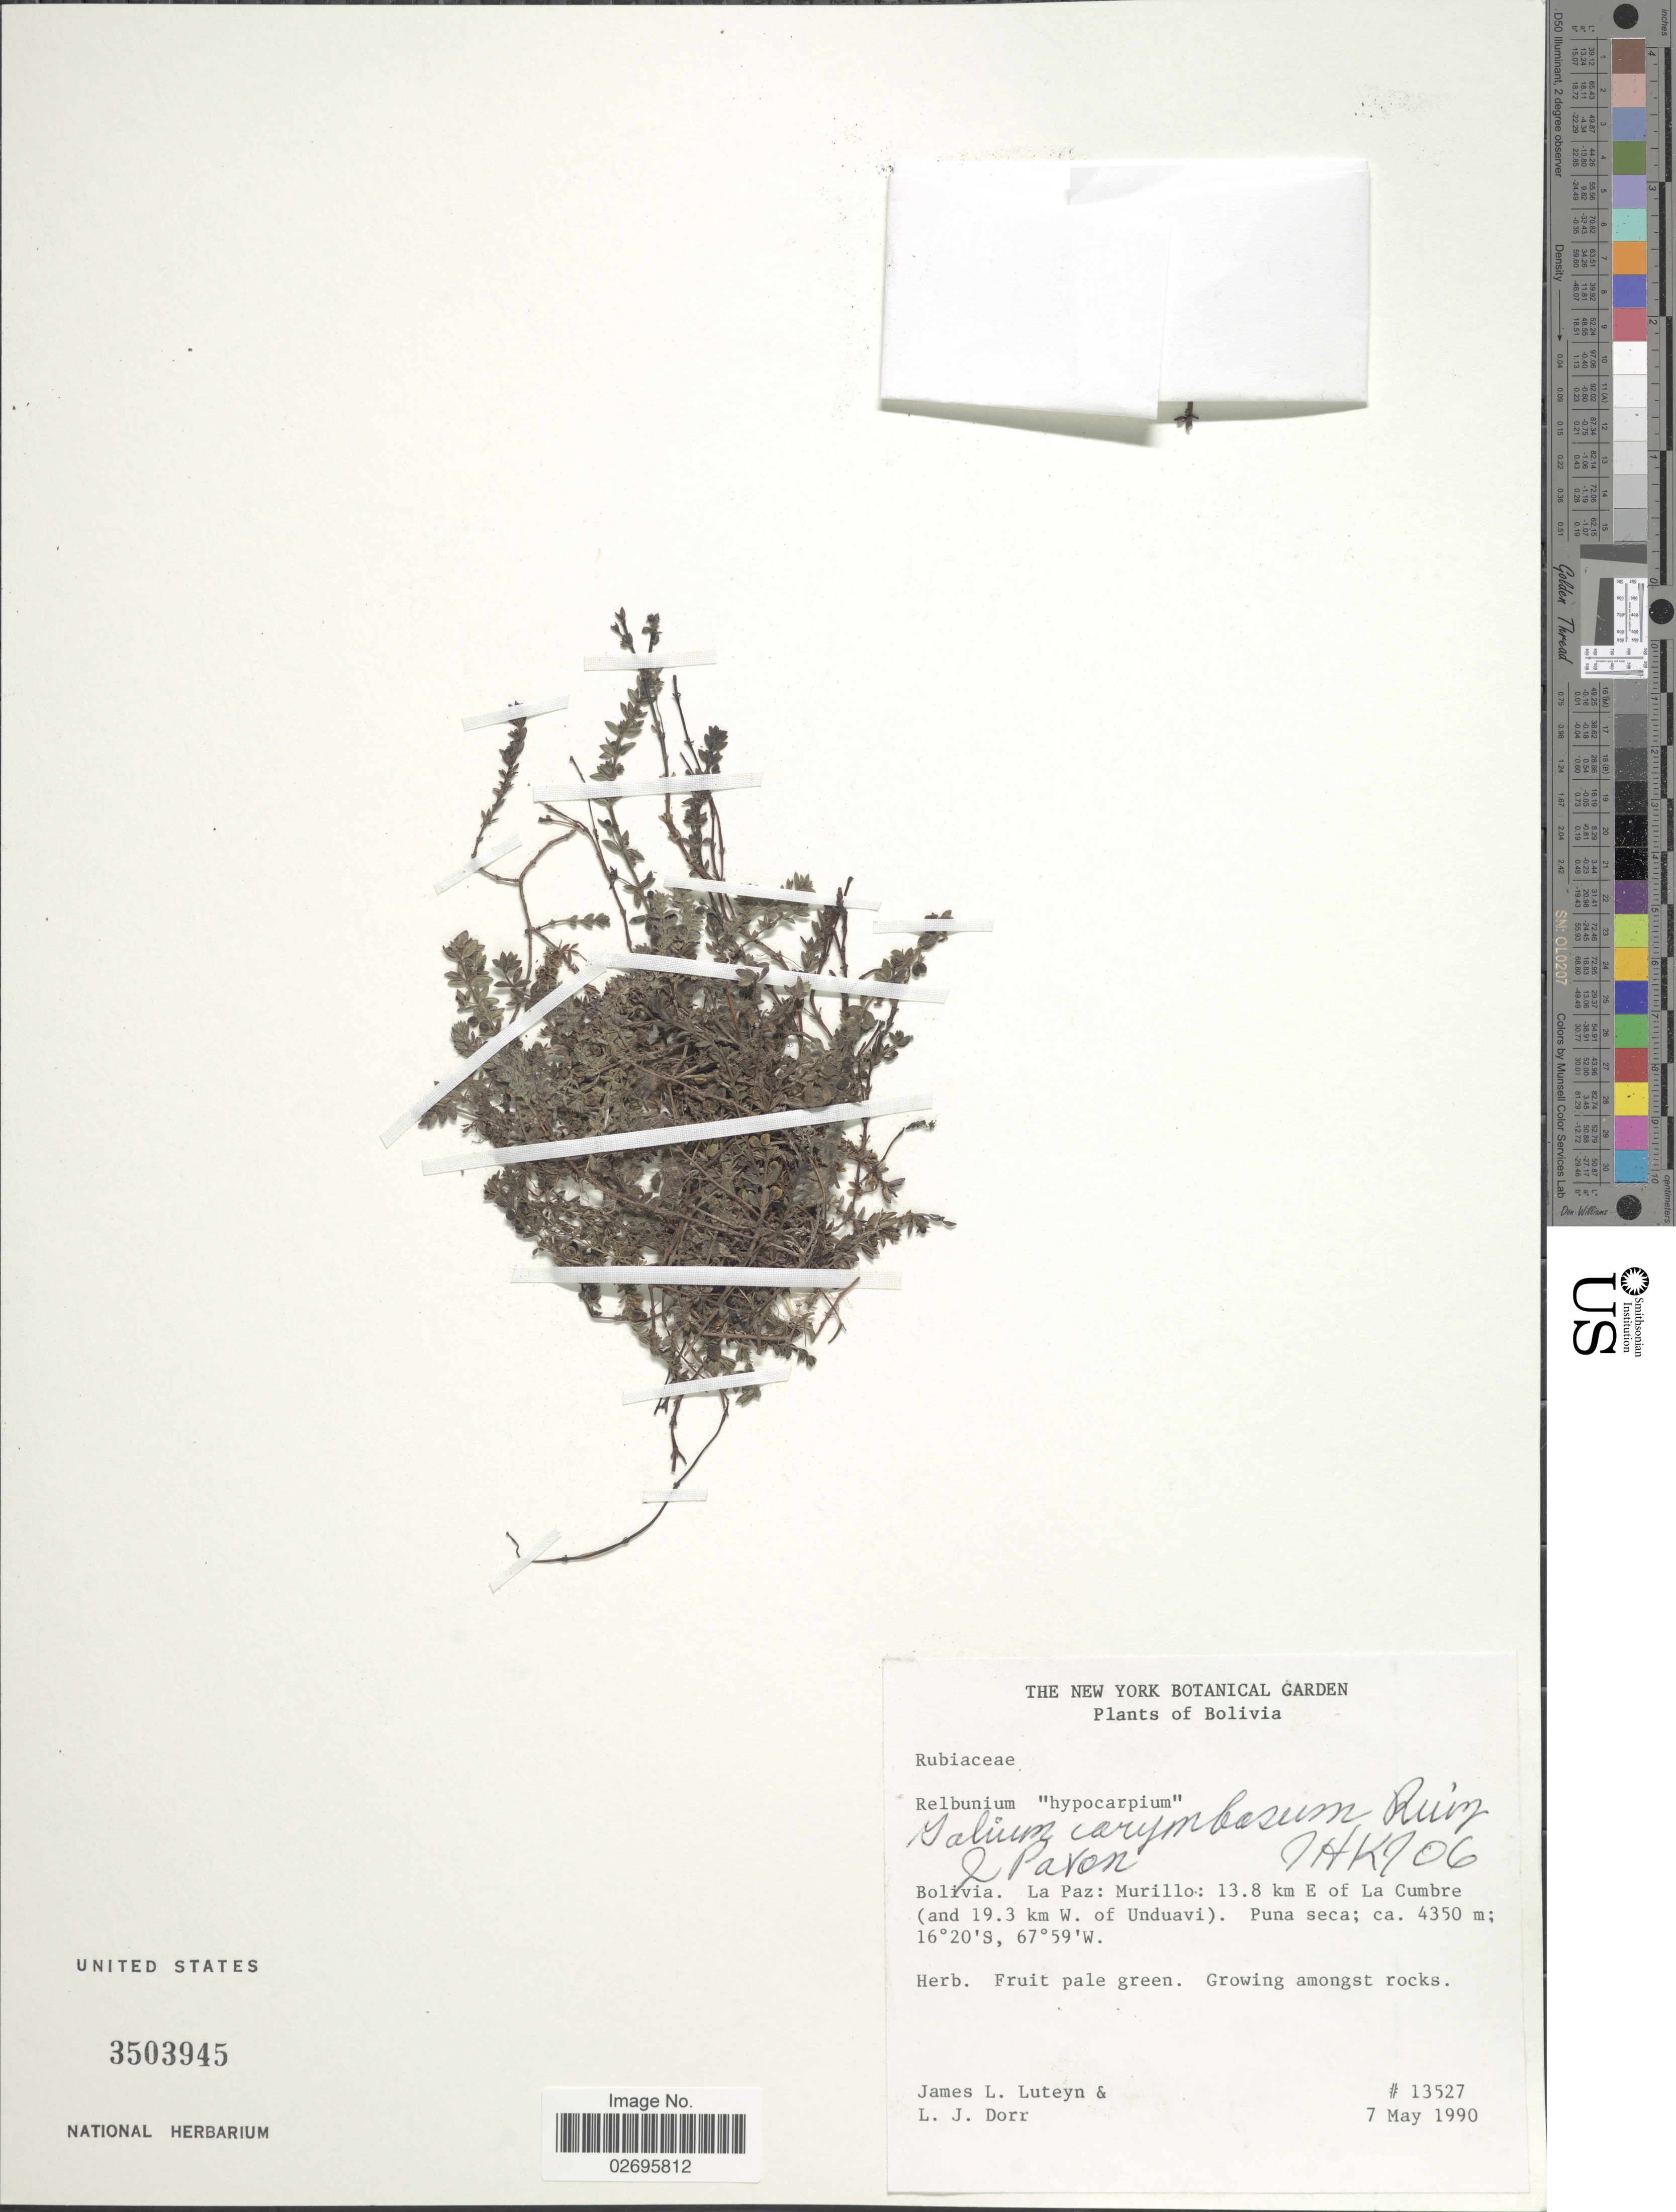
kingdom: Plantae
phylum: Tracheophyta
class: Magnoliopsida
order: Gentianales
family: Rubiaceae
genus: Galium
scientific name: Galium corymbosum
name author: Ruiz & Pav.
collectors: J. L. Luteyn & L. J. Dorr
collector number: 13527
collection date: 1990-05-07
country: Bolivia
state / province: La Paz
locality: Bolivia, La Paz: Murillo: 13.8 KM E of La Cumbre (and 19.3 Km W. of Unduavi)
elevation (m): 4350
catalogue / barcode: US 3503945